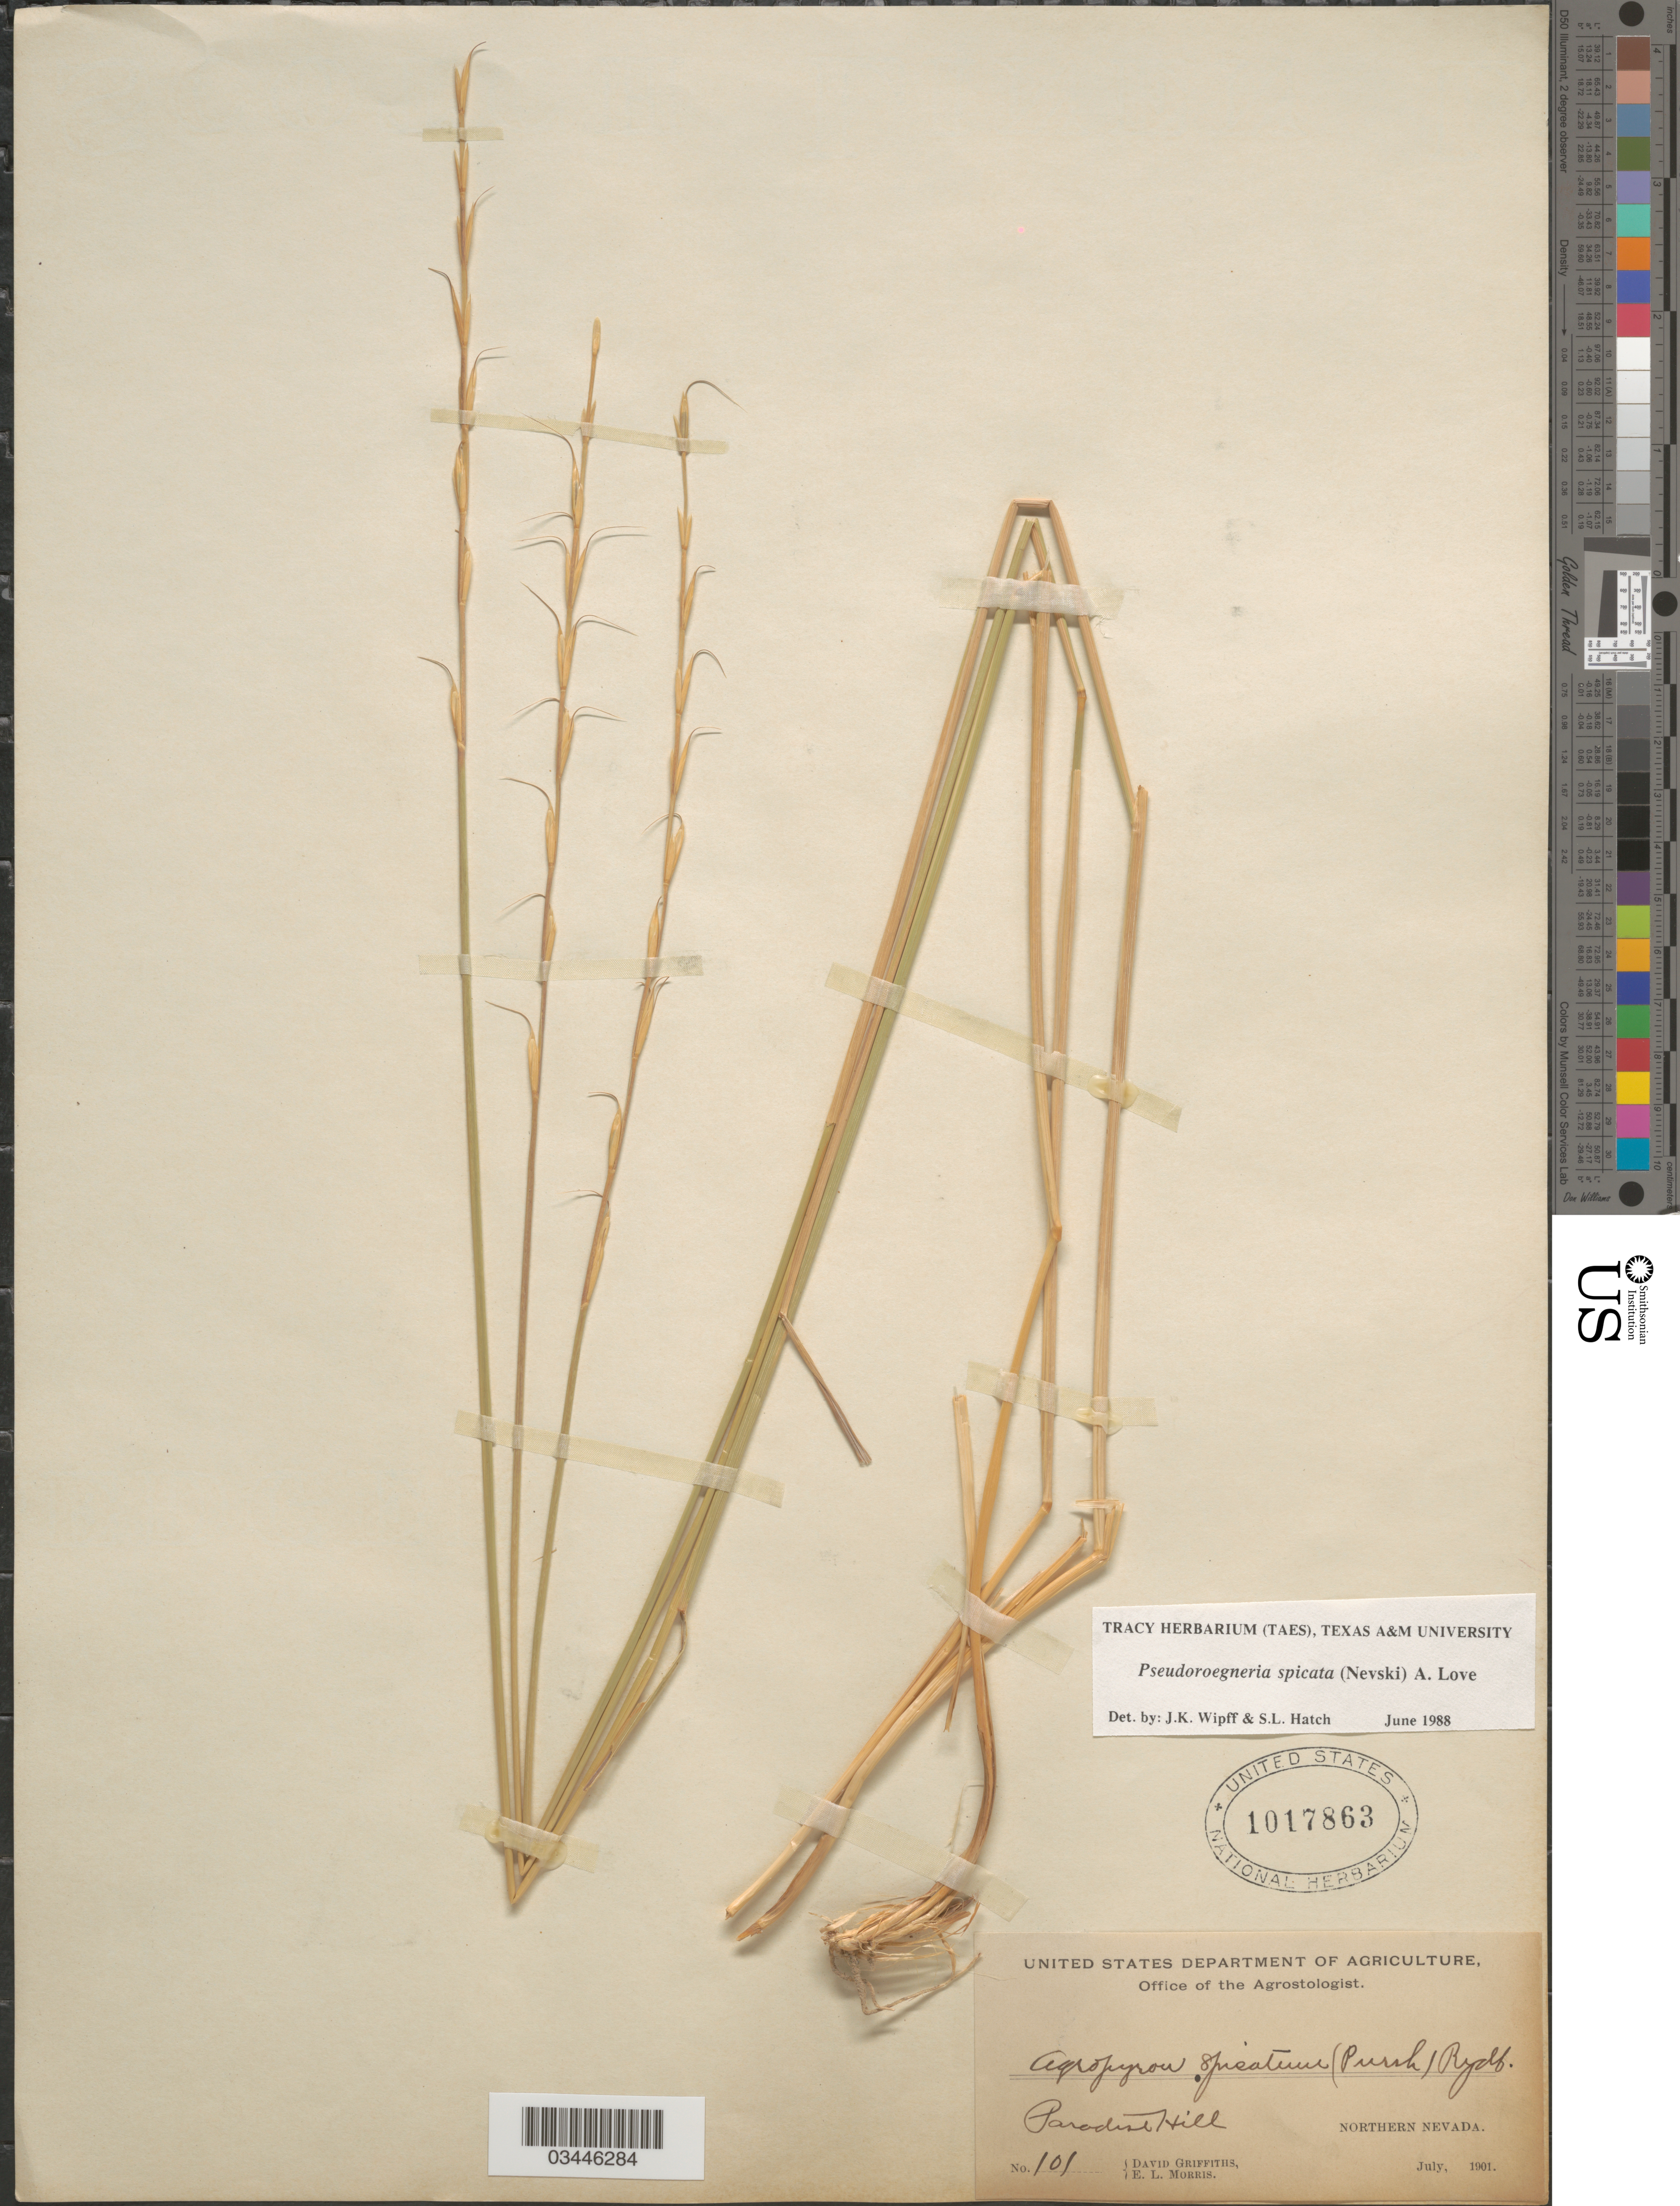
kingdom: Plantae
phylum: Tracheophyta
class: Liliopsida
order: Poales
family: Poaceae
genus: Pseudoroegneria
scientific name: Pseudoroegneria spicata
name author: (Pursh) Á. Löve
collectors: D. Griffiths & E. Morris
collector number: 101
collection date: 1901-07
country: United States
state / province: Nevada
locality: Paradise Hill. Northern Nevada.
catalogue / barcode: US 1017863